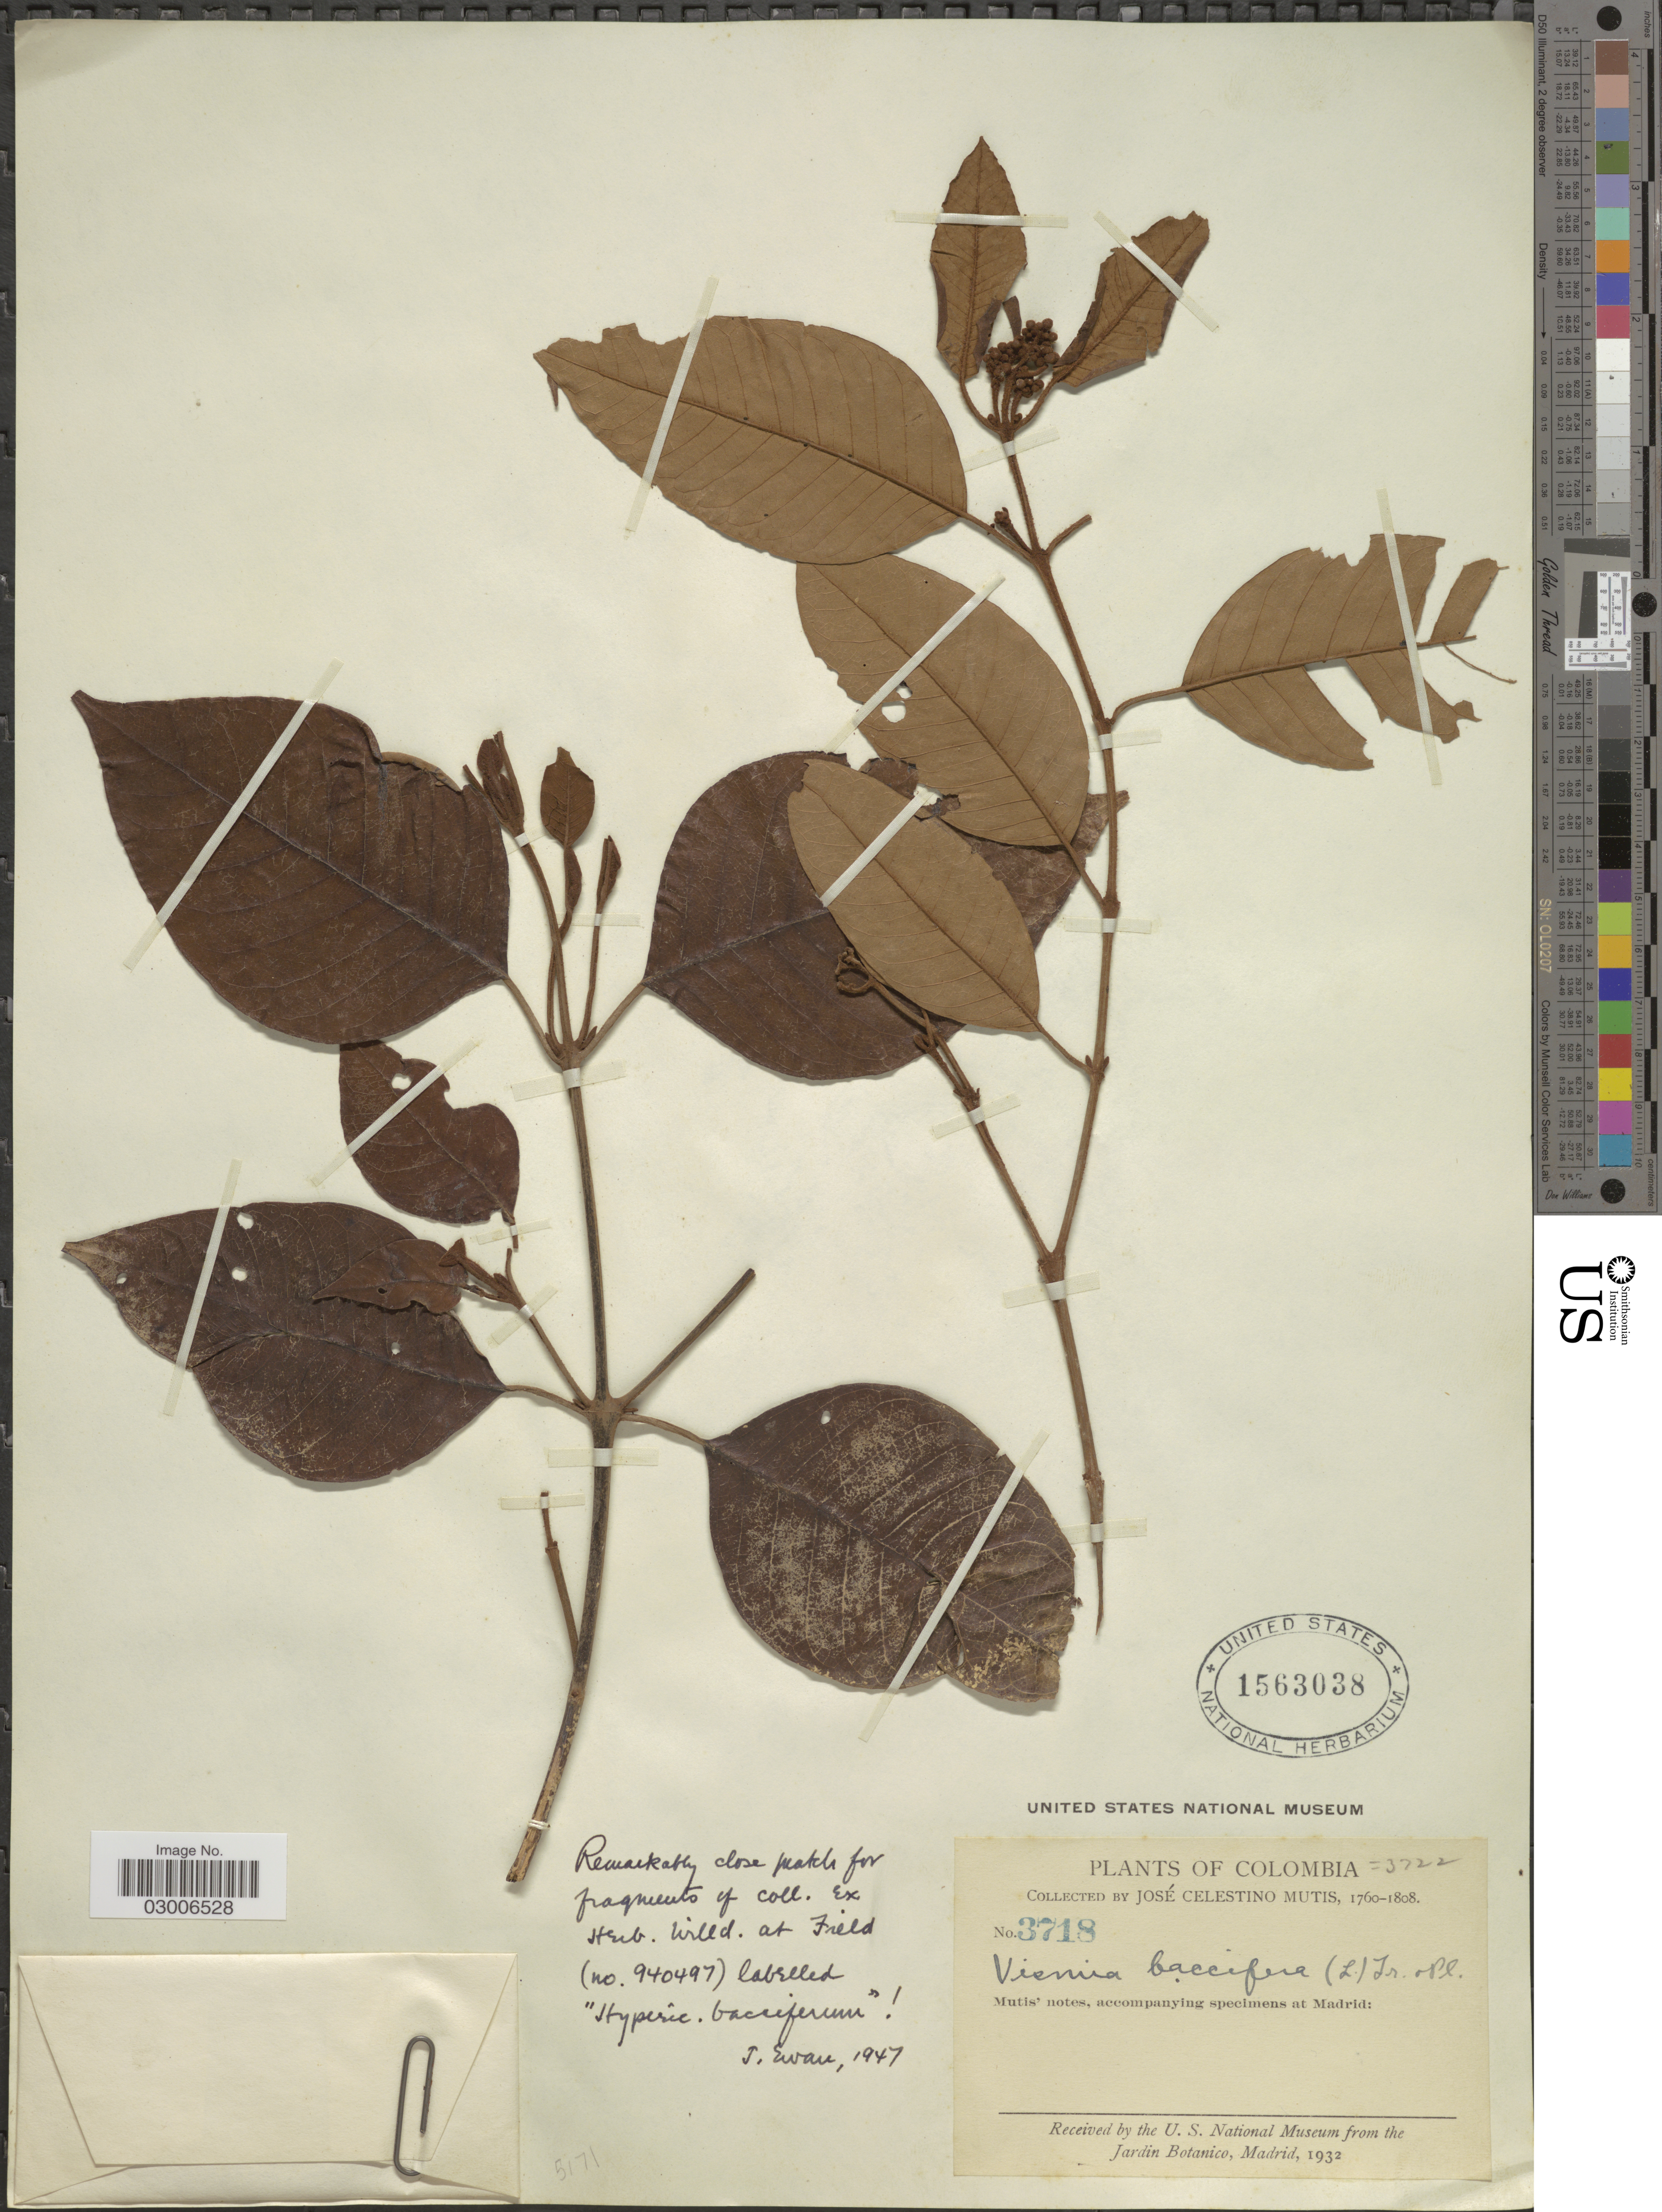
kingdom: Plantae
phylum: Tracheophyta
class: Magnoliopsida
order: Malpighiales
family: Hypericaceae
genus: Vismia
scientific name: Vismia baccifera subsp. baccifera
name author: (L.) Triana & Planch.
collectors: J. C. B. Mutis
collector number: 3718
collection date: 1760/1808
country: Colombia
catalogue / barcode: US 1563038